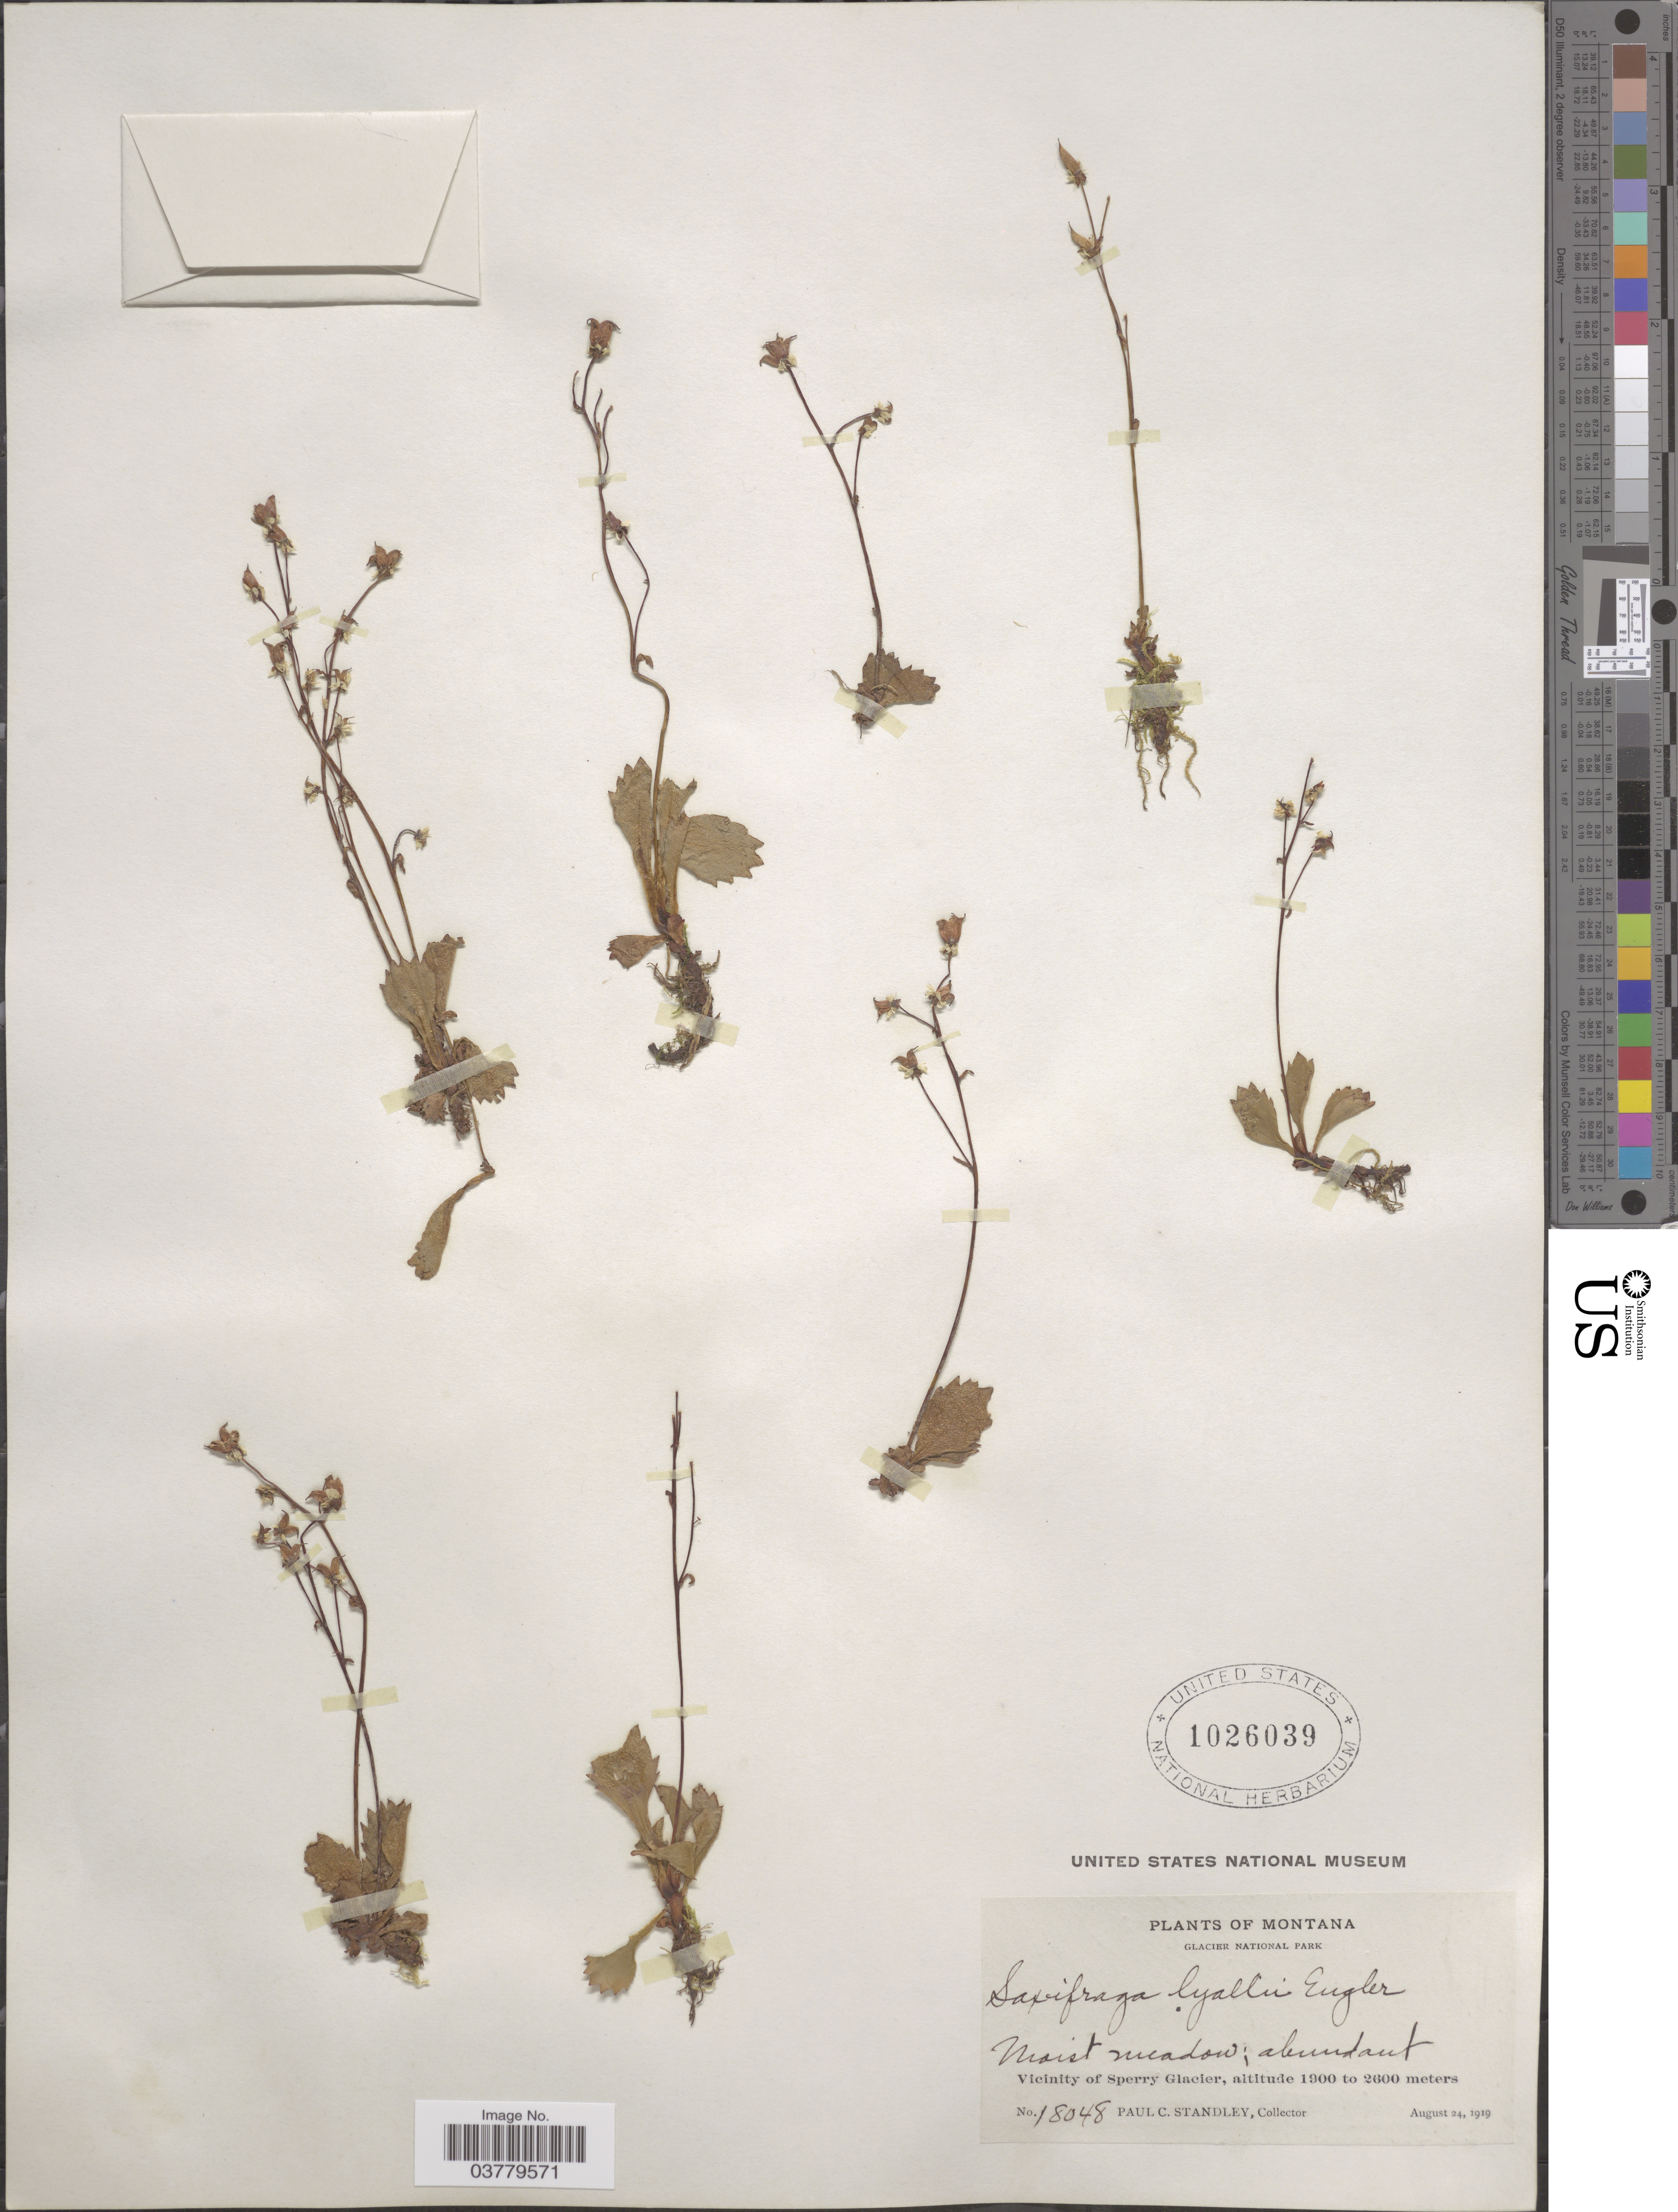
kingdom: Plantae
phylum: Tracheophyta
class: Magnoliopsida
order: Saxifragales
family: Saxifragaceae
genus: Micranthes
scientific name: Micranthes lyalii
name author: (Engl.) Small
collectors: P. C. Standley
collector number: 18048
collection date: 1919-08-24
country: United States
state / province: Montana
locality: Glacier National Park. Vicinity of Sperry Glacier.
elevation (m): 1900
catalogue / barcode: US 1026039